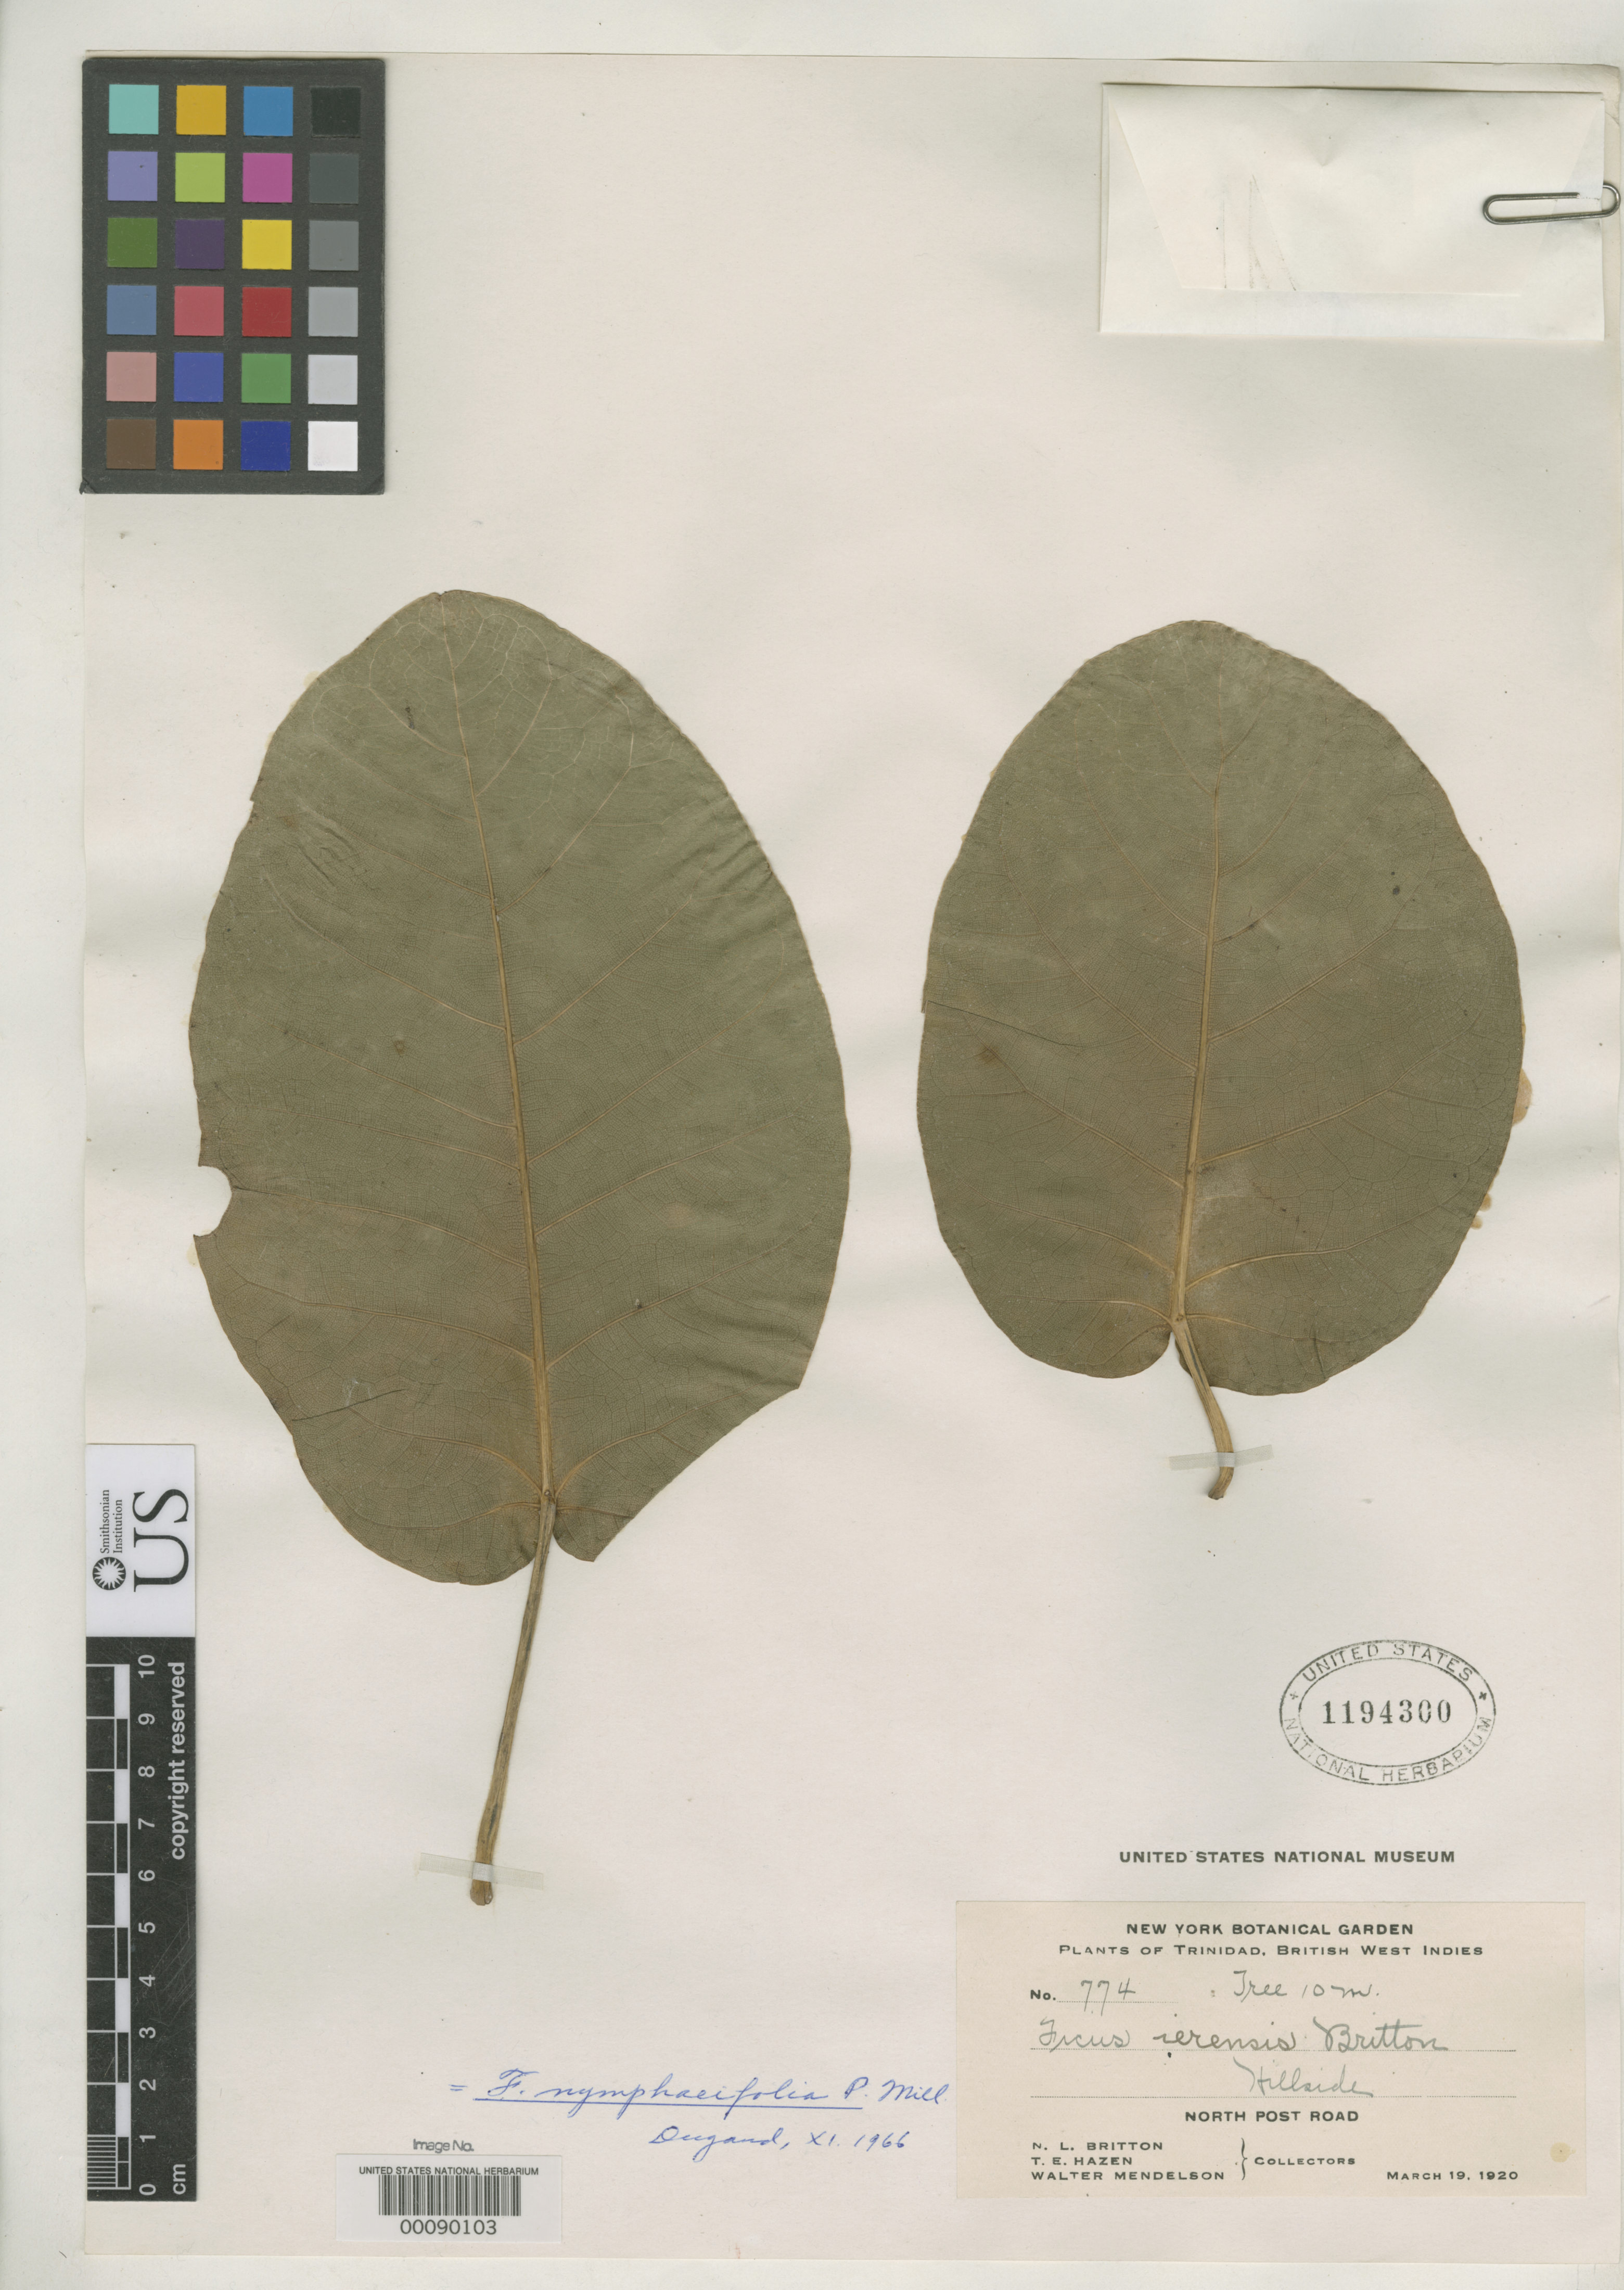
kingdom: Plantae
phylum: Tracheophyta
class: Magnoliopsida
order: Rosales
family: Moraceae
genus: Ficus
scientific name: Ficus ierensis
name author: Britton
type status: Isotype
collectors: N. Britton, T. E. Hazen & W. Mendelson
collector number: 774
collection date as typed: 19 Mar 1920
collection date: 1920-03-19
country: Trinidad and Tobago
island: Trinidad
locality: North Post road.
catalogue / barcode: US 1194300